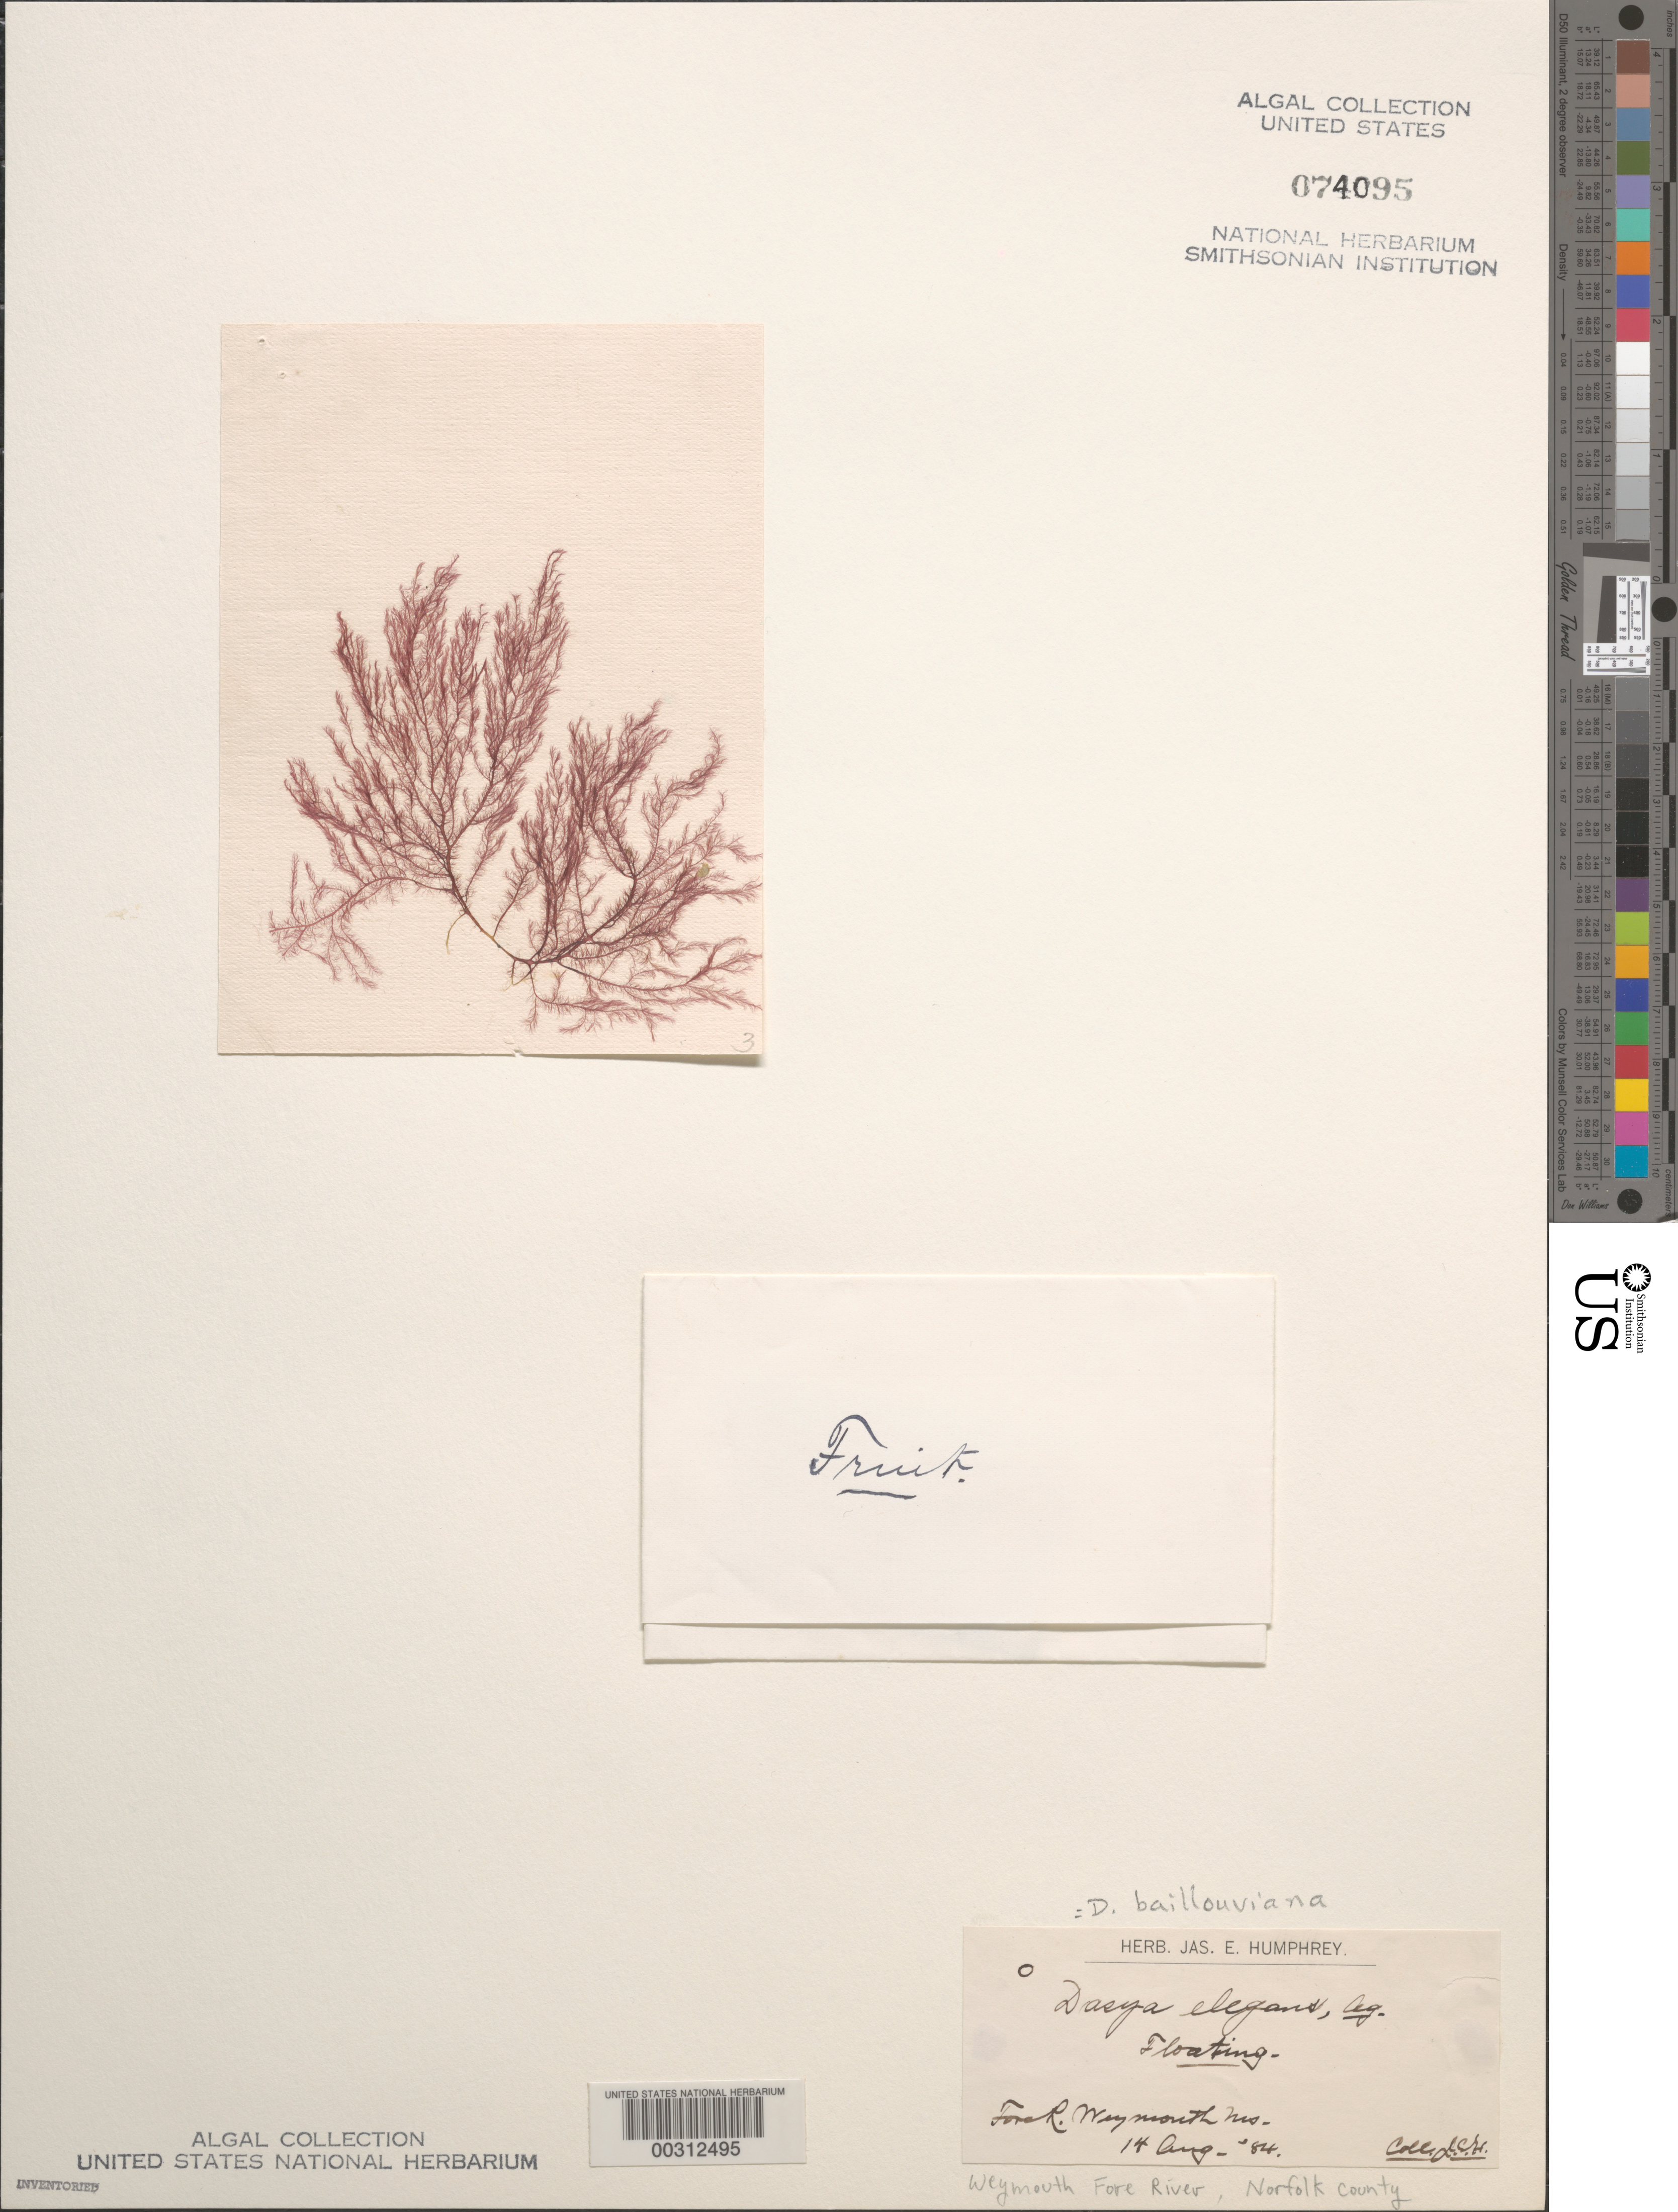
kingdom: Plantae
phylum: Rhodophyta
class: Florideophyceae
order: Ceramiales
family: Dasyaceae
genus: Dasya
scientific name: Dasya pedicellata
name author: (C. Agardh) C. Agardh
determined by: Algae name updating Project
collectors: J. Humphrey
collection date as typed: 14 Aug 1884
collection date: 1884-08-14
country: United States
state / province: Massachusetts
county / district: Norfolk County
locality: Fore River, Weymouth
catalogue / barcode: US 74095